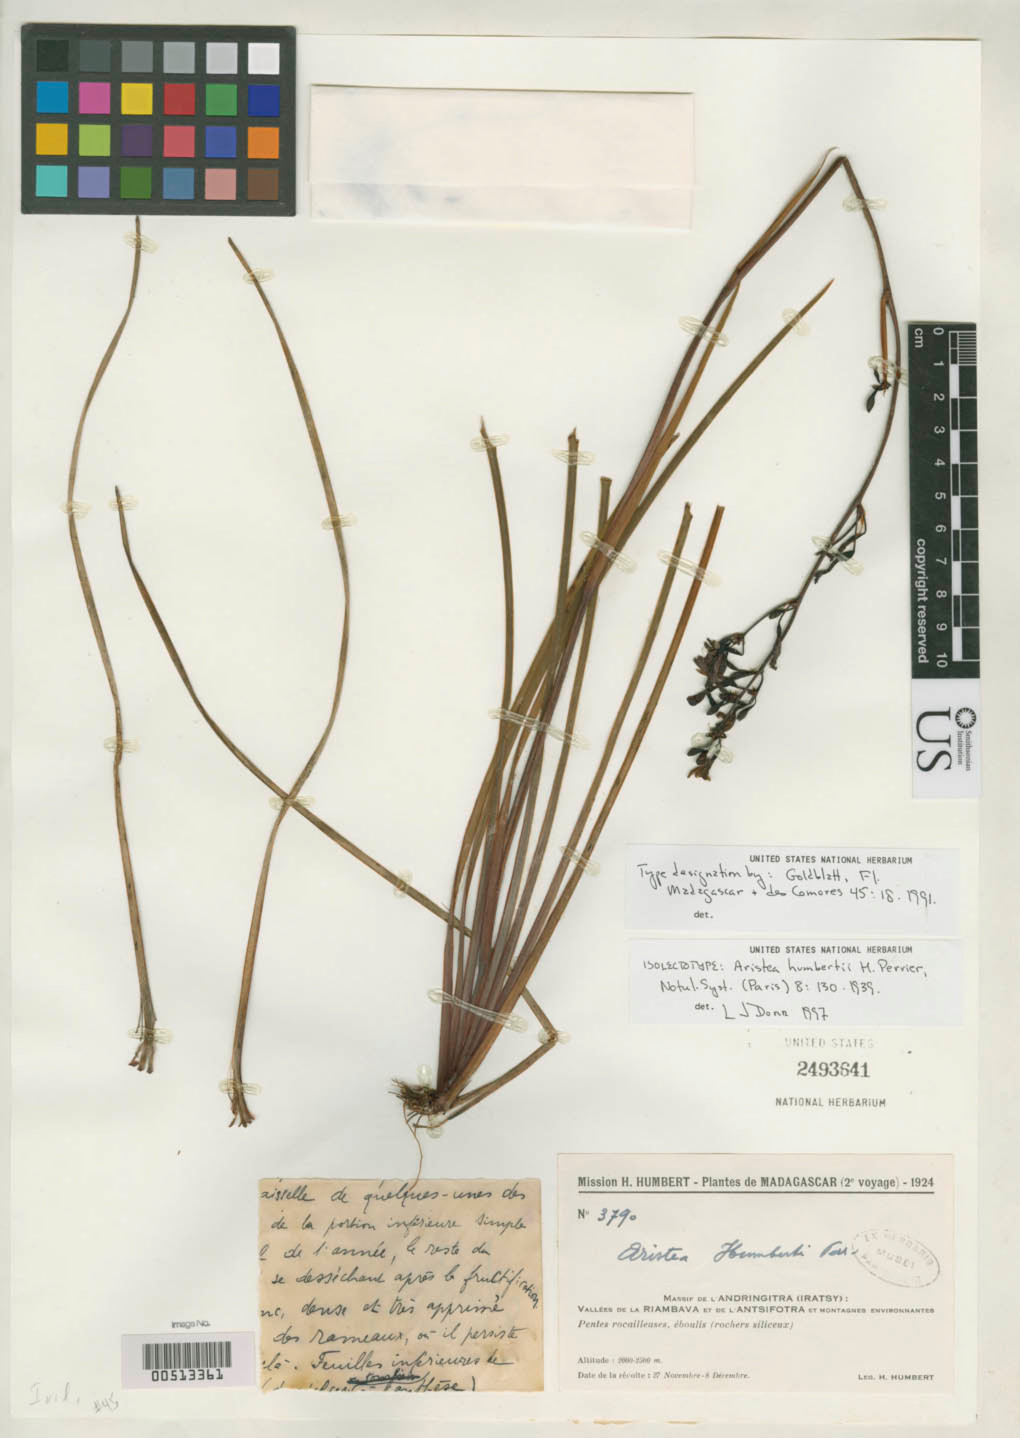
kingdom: Plantae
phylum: Tracheophyta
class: Liliopsida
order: Asparagales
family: Iridaceae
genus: Aristea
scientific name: Aristea humbertii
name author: H. Perrier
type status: Isolectotype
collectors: H. Humbert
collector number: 3790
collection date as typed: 27 Nov 1924 to 08 Dec 1924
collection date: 1924-11-27/1924-12-08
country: Madagascar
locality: Massis de l'Andringitra (Iratsy), vallees de La Riambava et de l'Antsifotra et montagnes environnantes.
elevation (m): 2000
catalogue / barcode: US 2493641